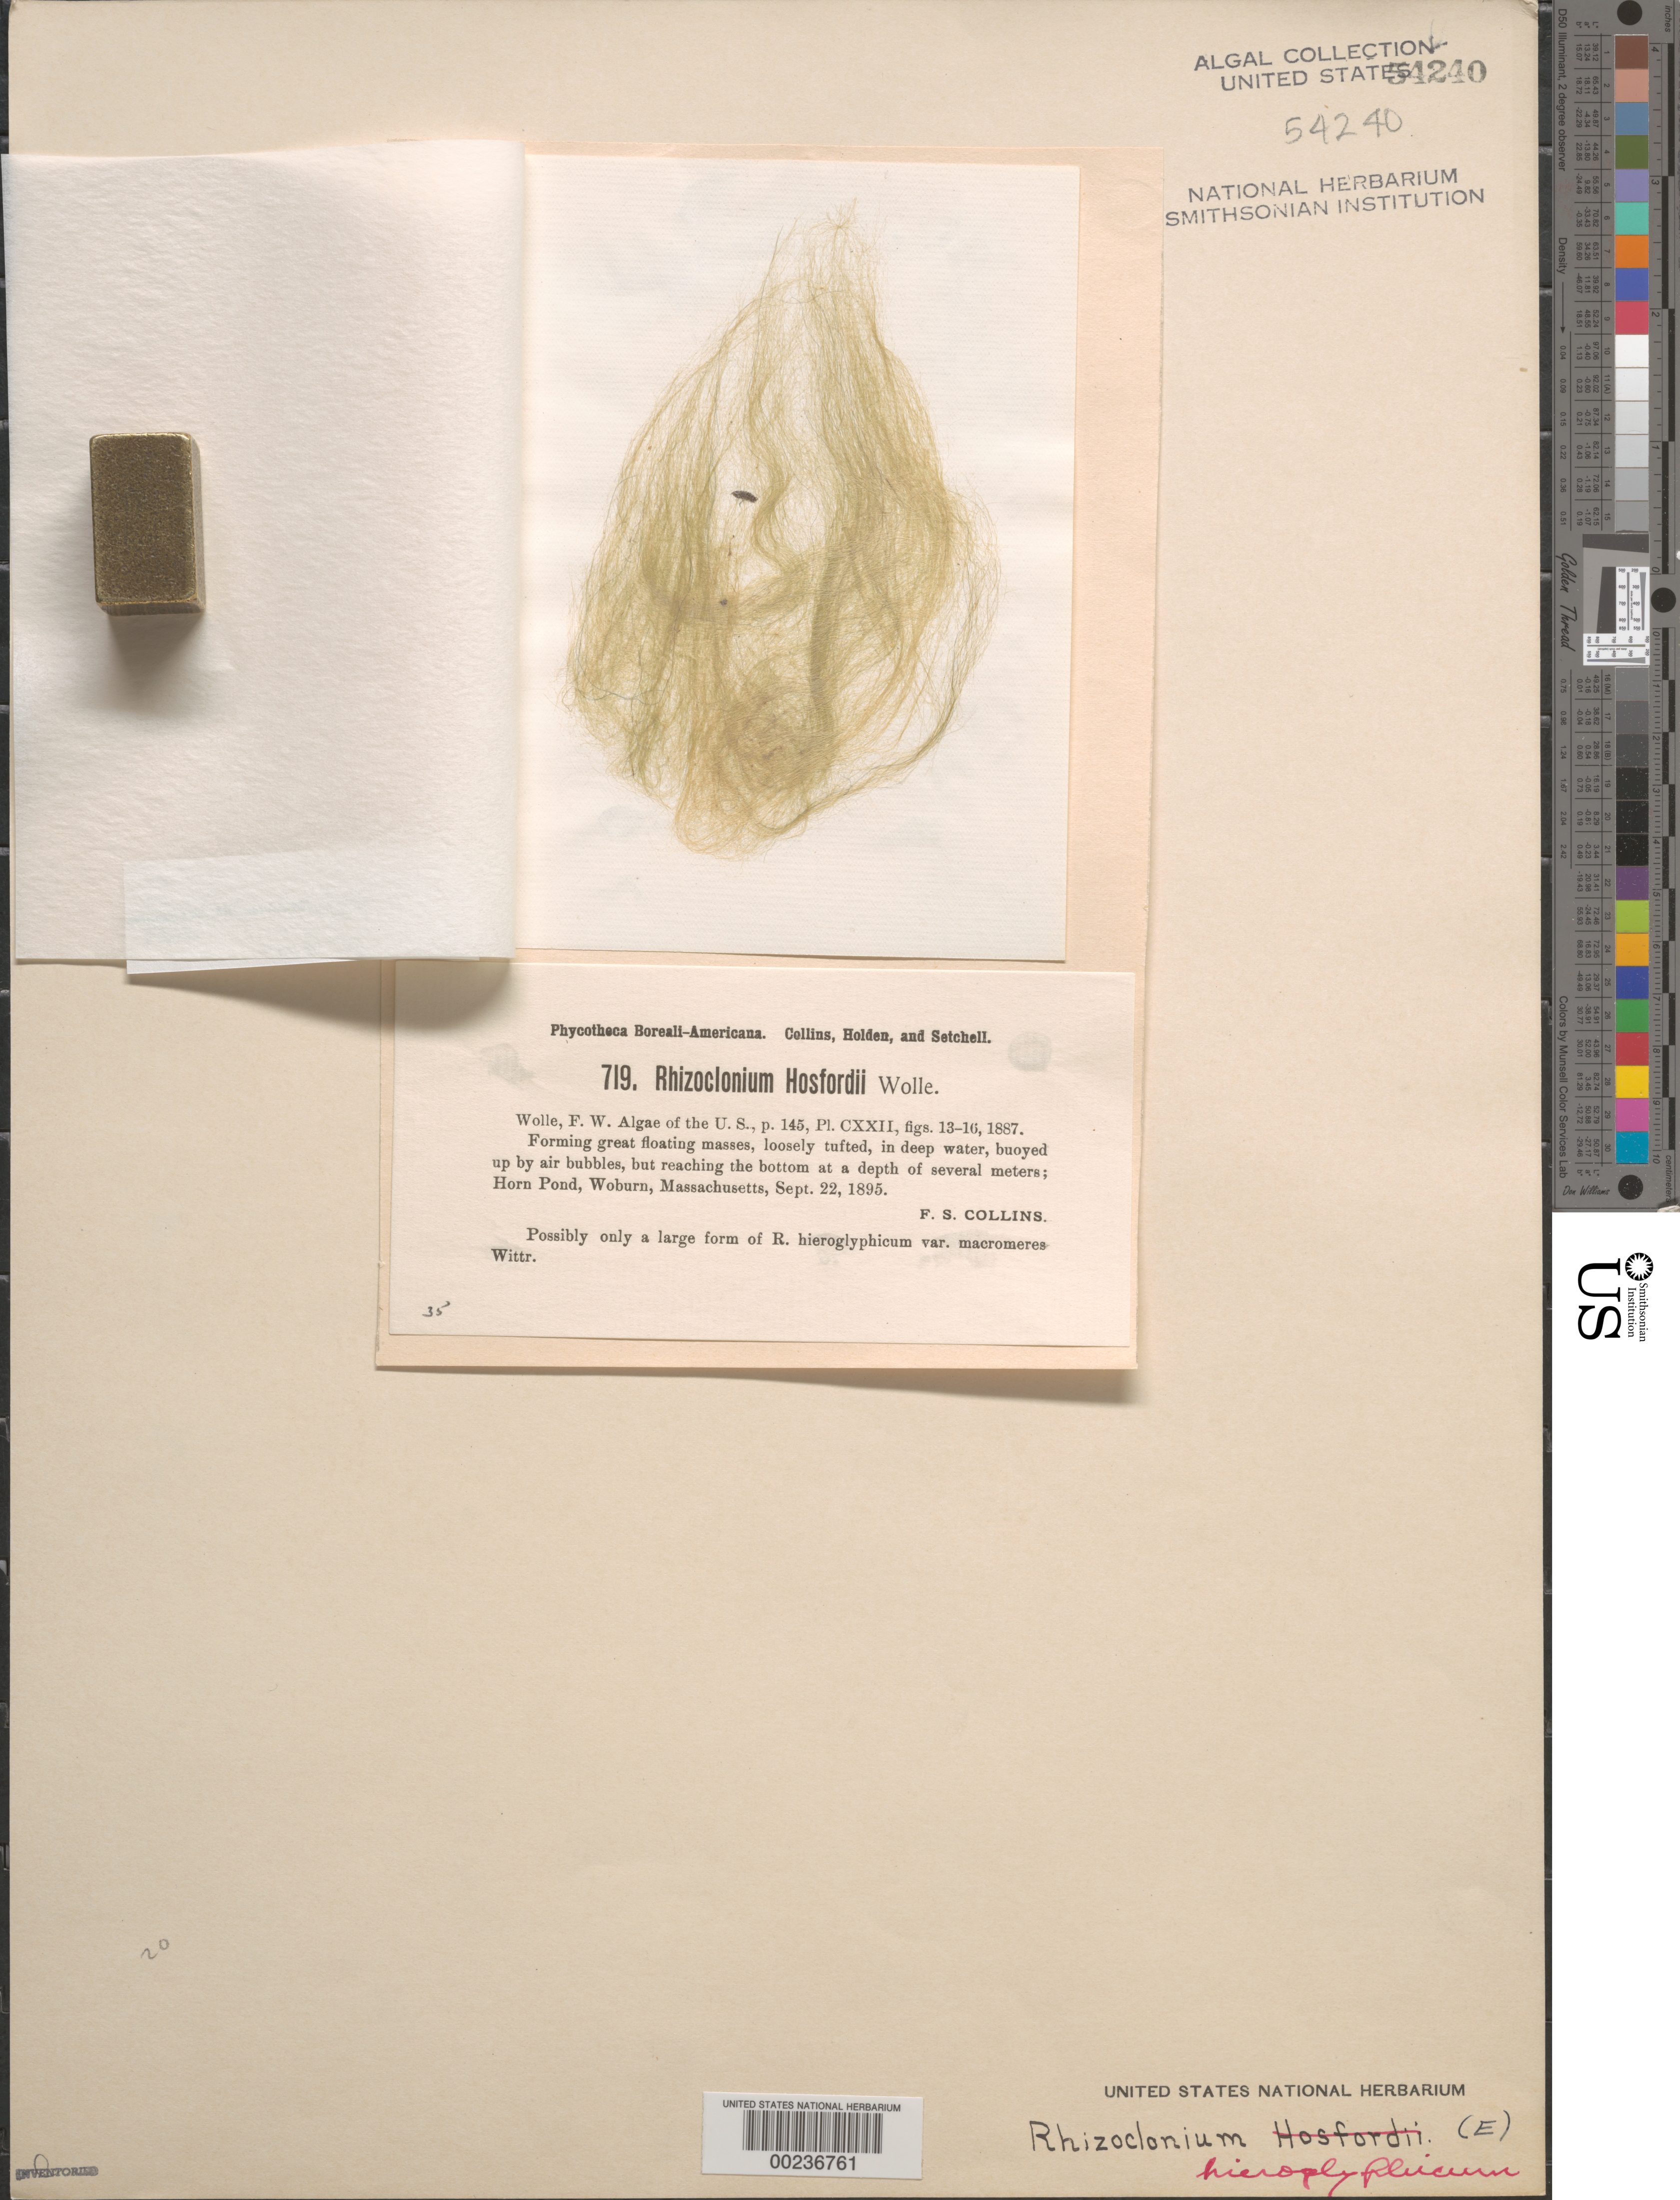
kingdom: Plantae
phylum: Chlorophyta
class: Ulvophyceae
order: Cladophorales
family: Cladophoraceae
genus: Rhizoclonium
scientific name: Rhizoclonium hieroglyphicum var. macromeres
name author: Wittr. in Wittr. & Nordstedt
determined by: Phinney, H. K.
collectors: F. Collins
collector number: PB-A 719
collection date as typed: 22 Sep 1895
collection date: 1895-09-22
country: United States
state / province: Massachusetts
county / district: Middlesex County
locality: Woburn, Horn Pond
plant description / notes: Collins, Holden & Setchell, Phycotheca Boreali-Americana, as Rhizoclonium hosfordii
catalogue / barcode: US 54240